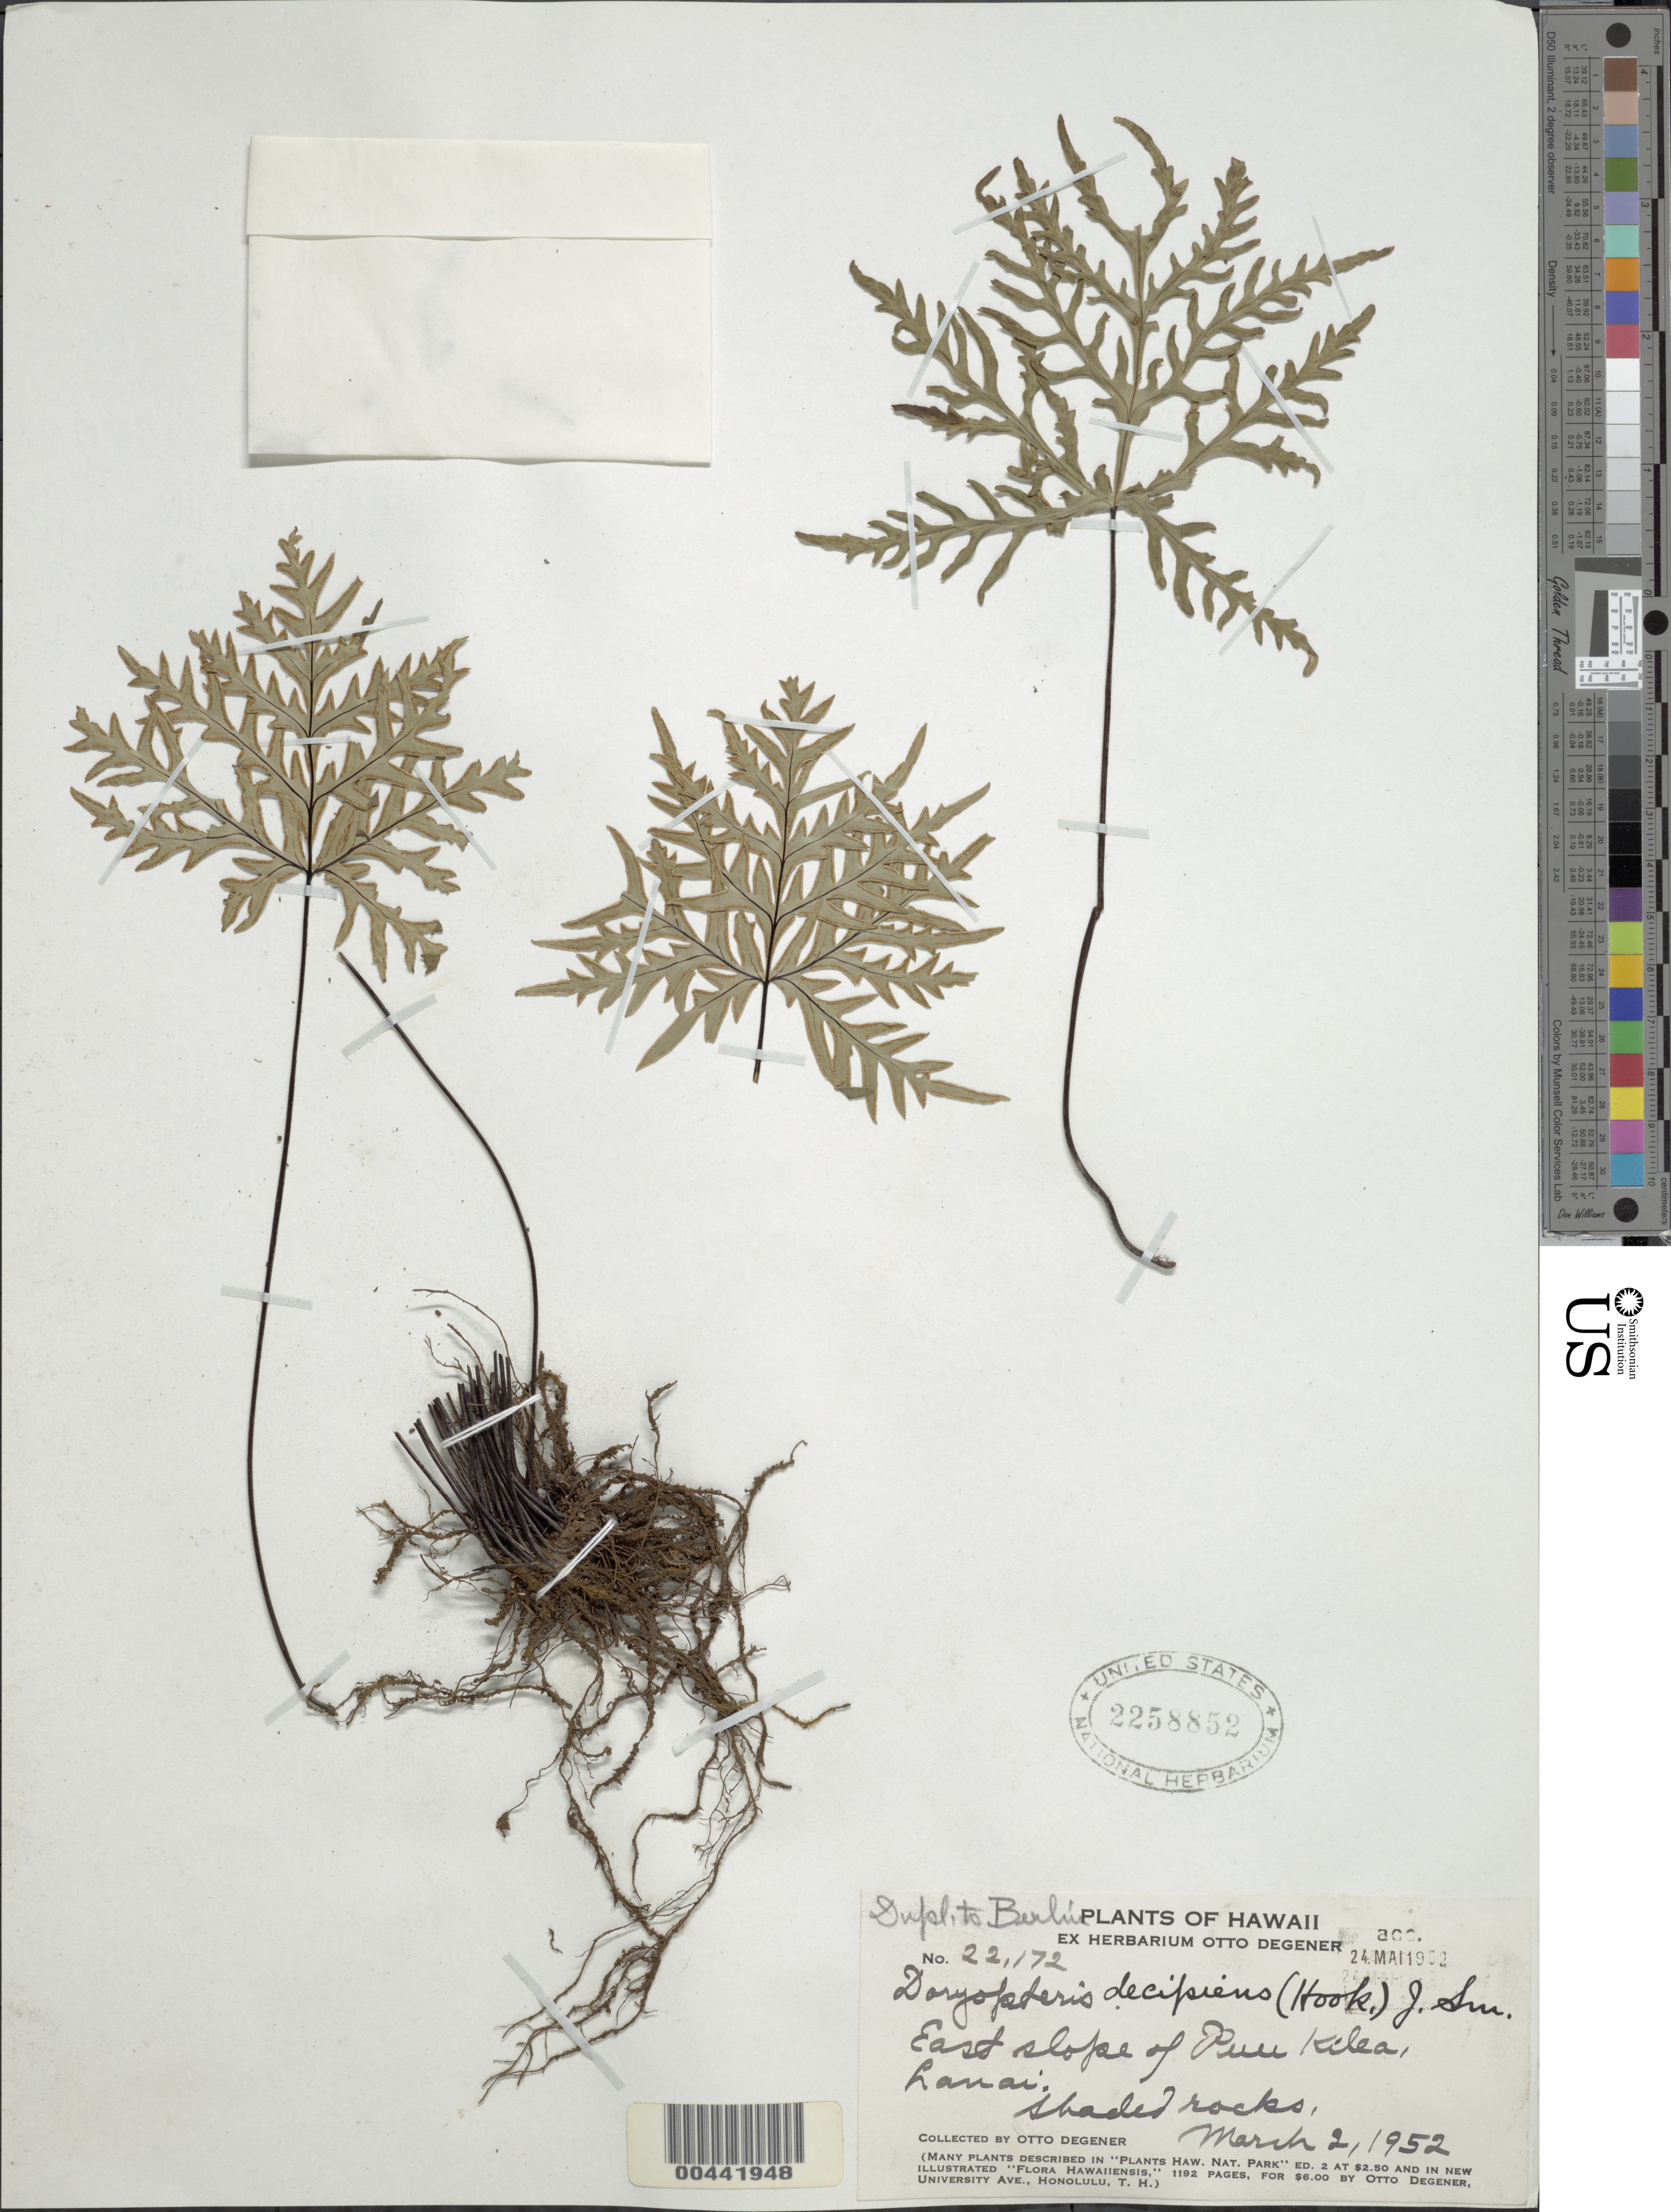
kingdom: Plantae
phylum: Tracheophyta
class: Polypodiopsida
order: Polypodiales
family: Pteridaceae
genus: Doryopteris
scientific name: Doryopteris decipiens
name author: (Hook.) J. Sm.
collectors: O. Degener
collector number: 22172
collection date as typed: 2 Mar 1952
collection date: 1952-03-02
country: United States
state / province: Hawaii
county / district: Maui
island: Lana'i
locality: E slope of Puu Kilea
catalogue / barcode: US 2258852